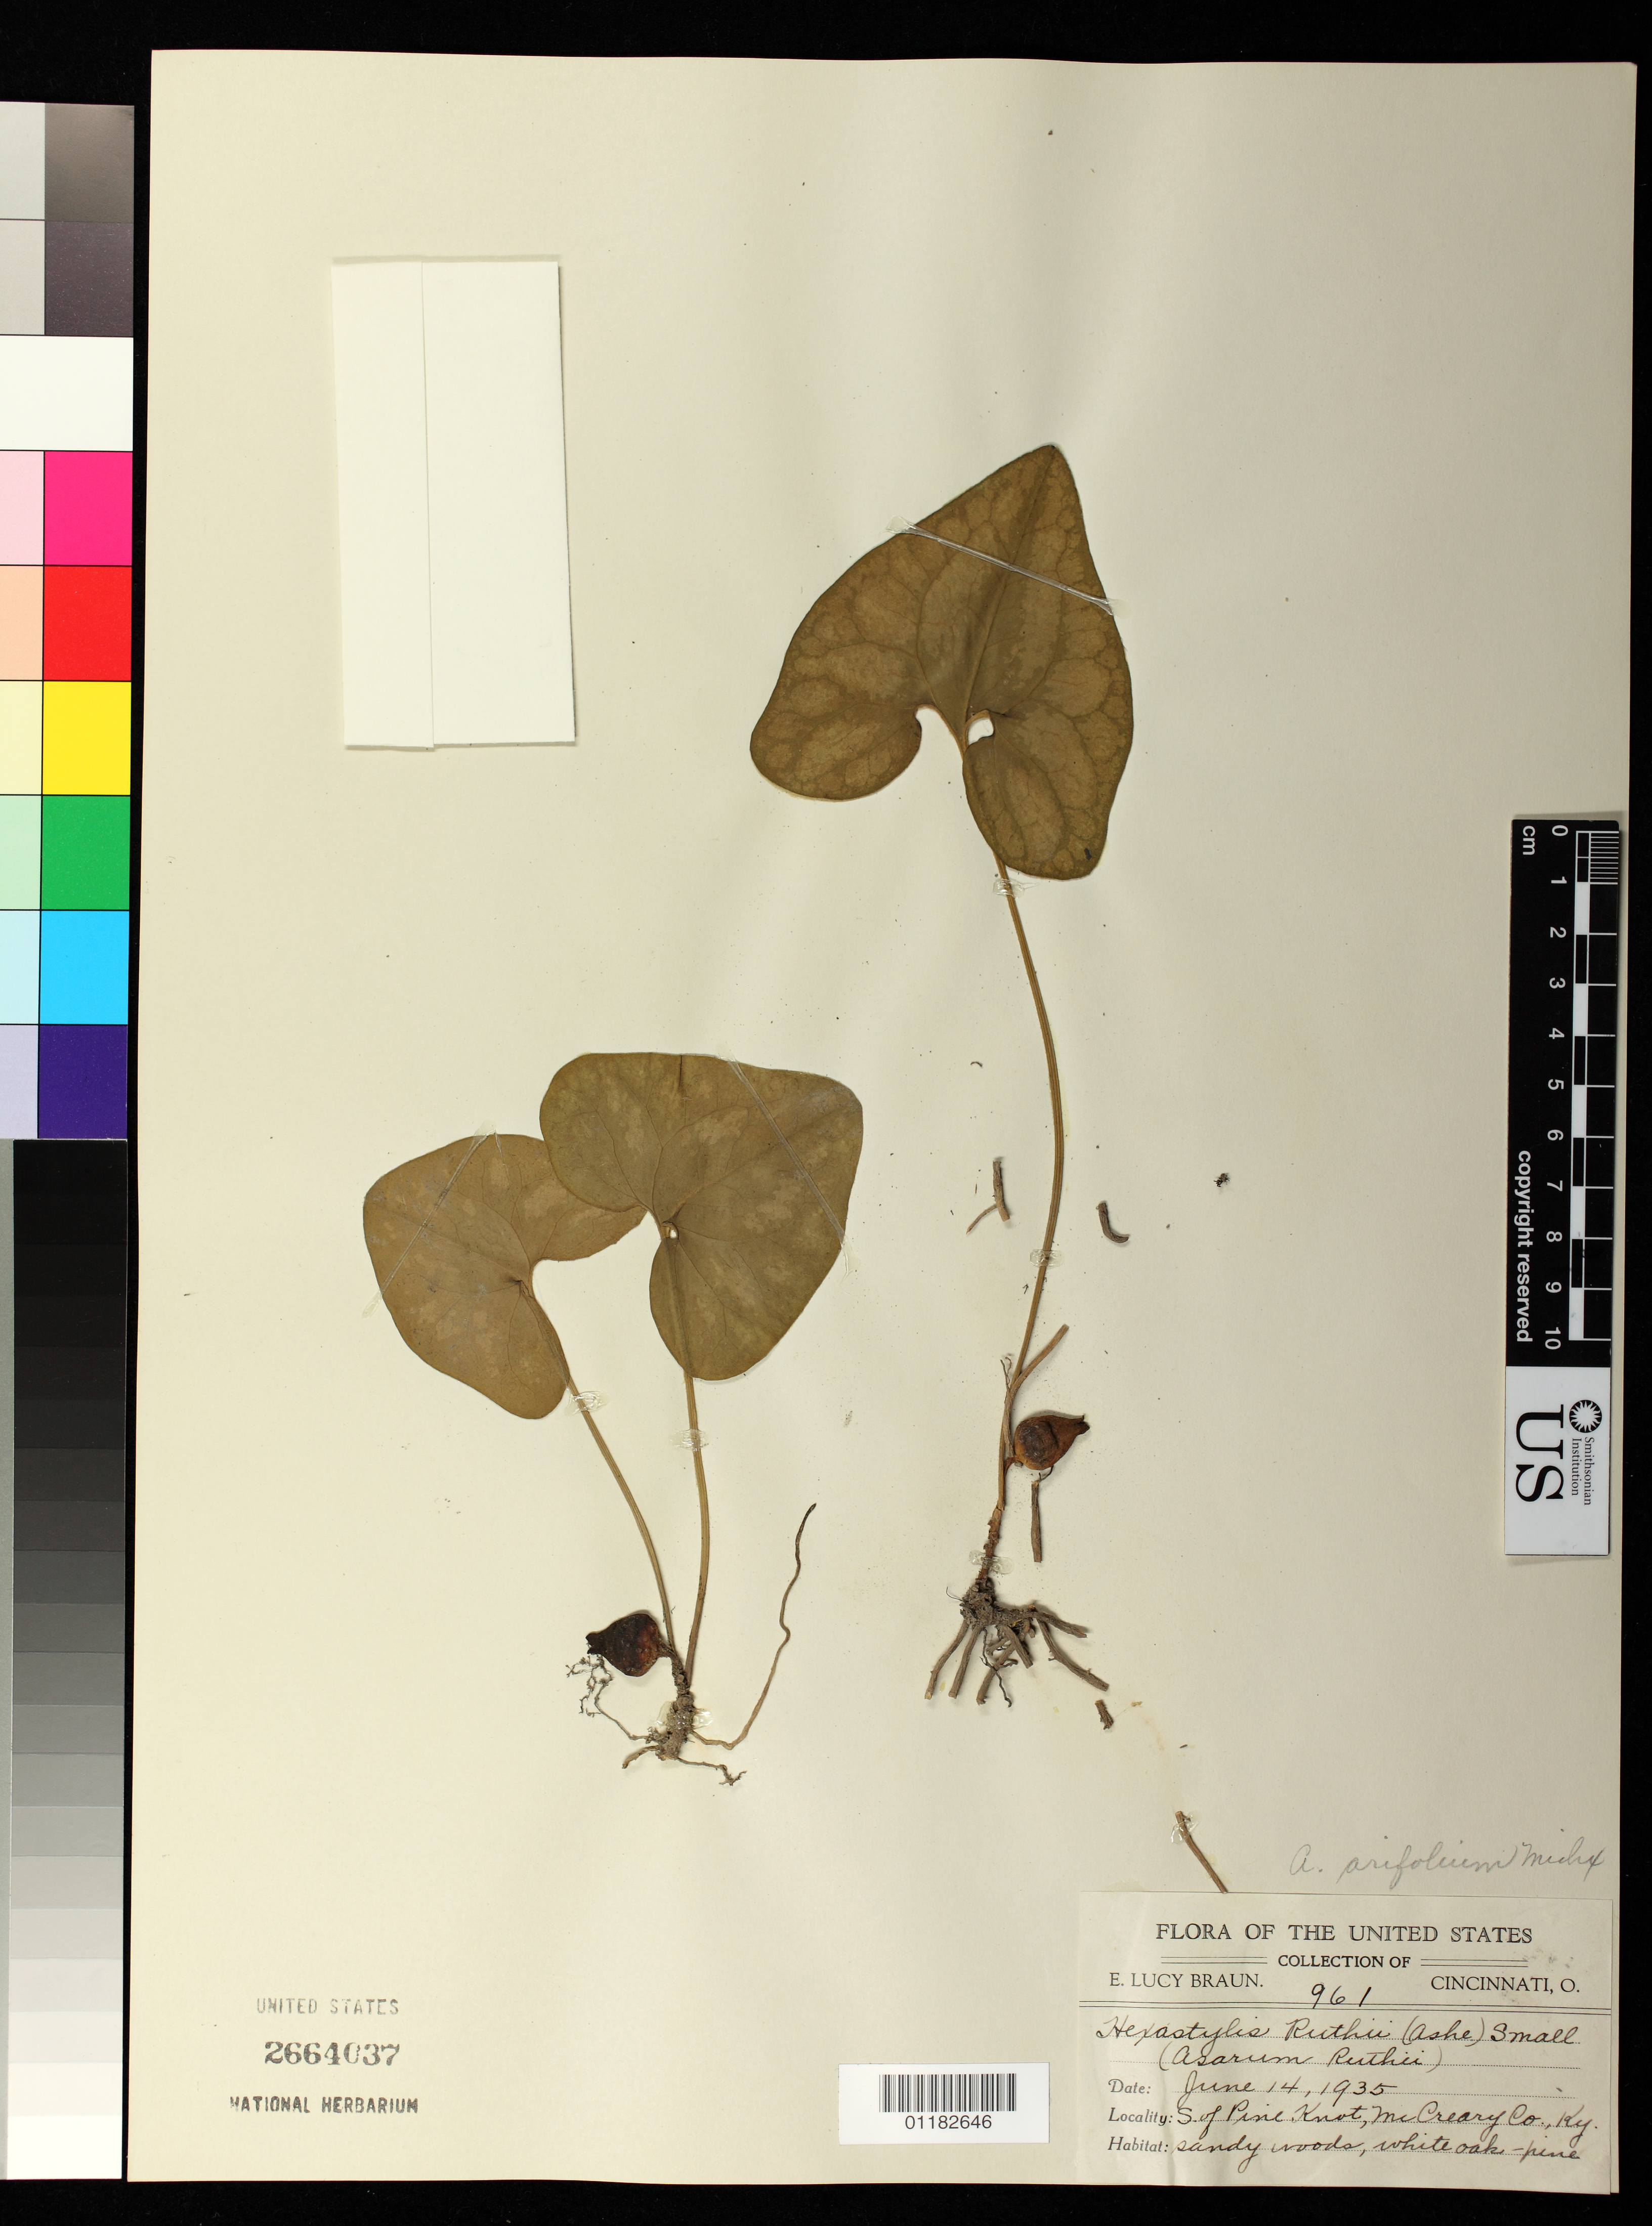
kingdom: Plantae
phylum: Tracheophyta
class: Magnoliopsida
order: Piperales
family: Aristolochiaceae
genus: Hexastylis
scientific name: Hexastylis arifolia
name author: (Michx.) Small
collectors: E. L. Braun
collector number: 961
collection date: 1935-06-14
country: United States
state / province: Kentucky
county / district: McCreary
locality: South of Pine Knot, McCreary County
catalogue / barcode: US 2664037